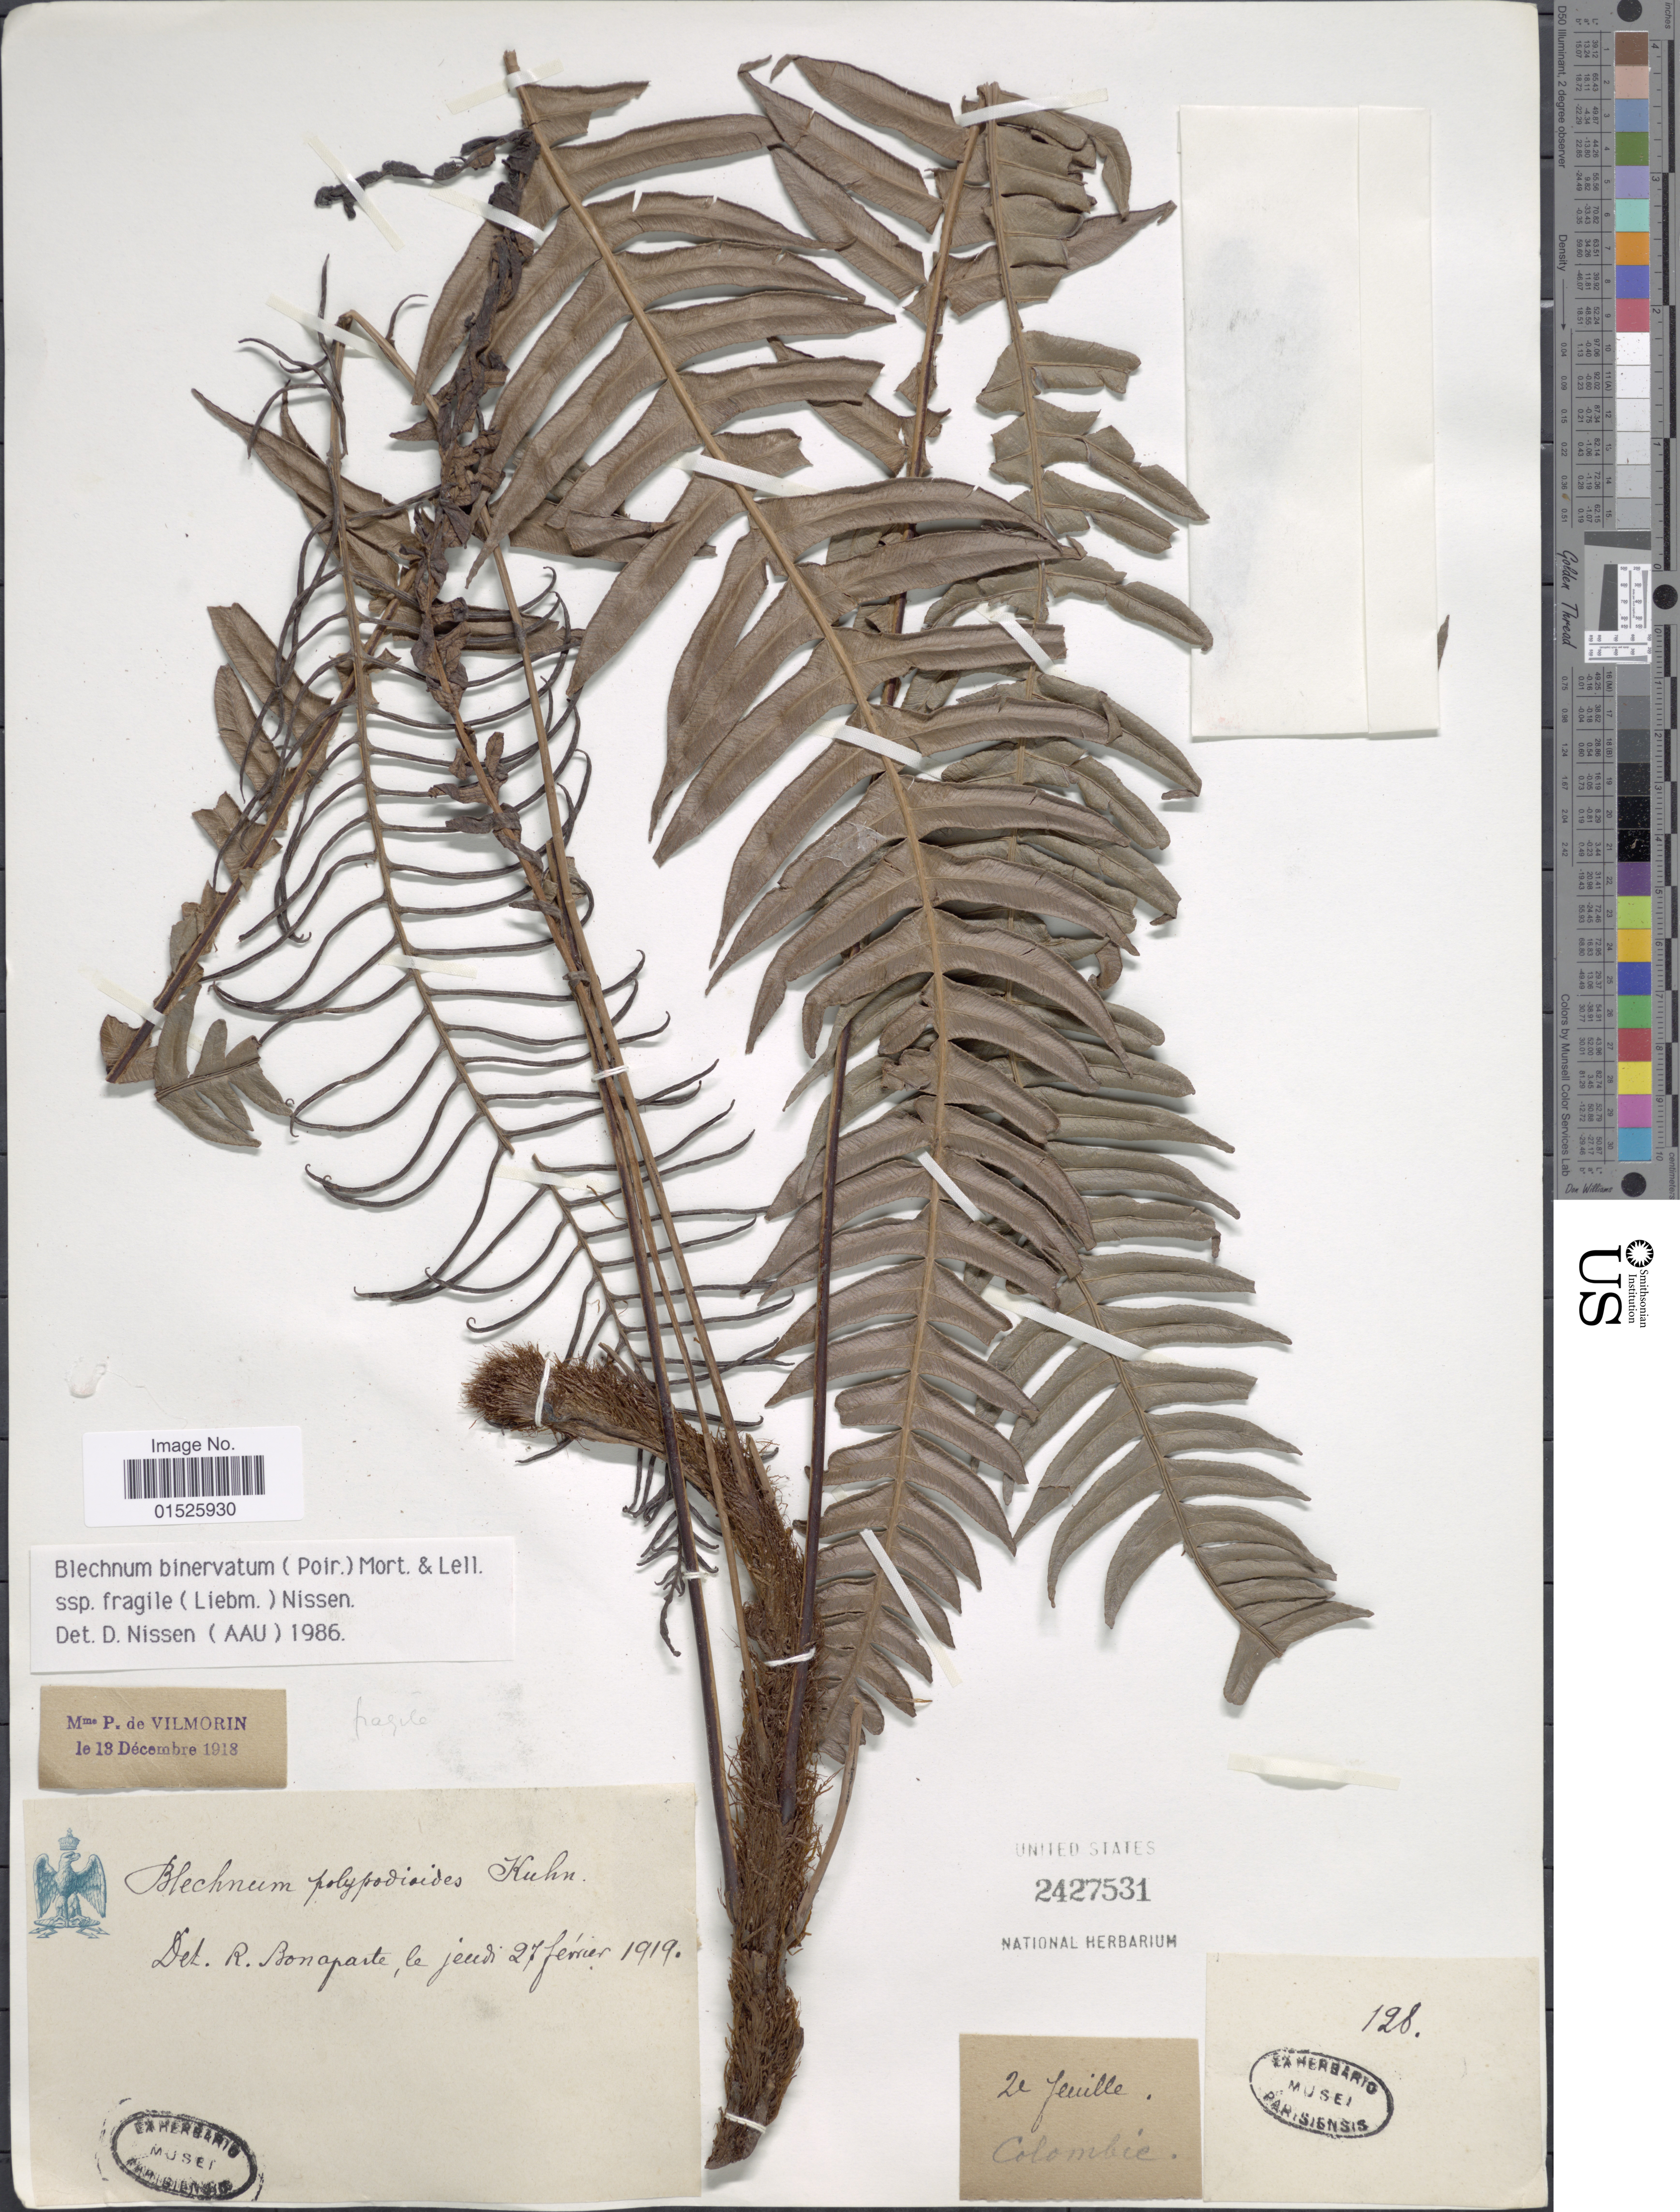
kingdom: Plantae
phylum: Tracheophyta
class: Polypodiopsida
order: Polypodiales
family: Blechnaceae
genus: Blechnum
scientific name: Blechnum fragile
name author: (Liebm.) C.V. Morton & Lellinger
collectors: R. Vilmorin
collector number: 128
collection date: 1918-12-18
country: Colombia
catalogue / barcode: US 2427531